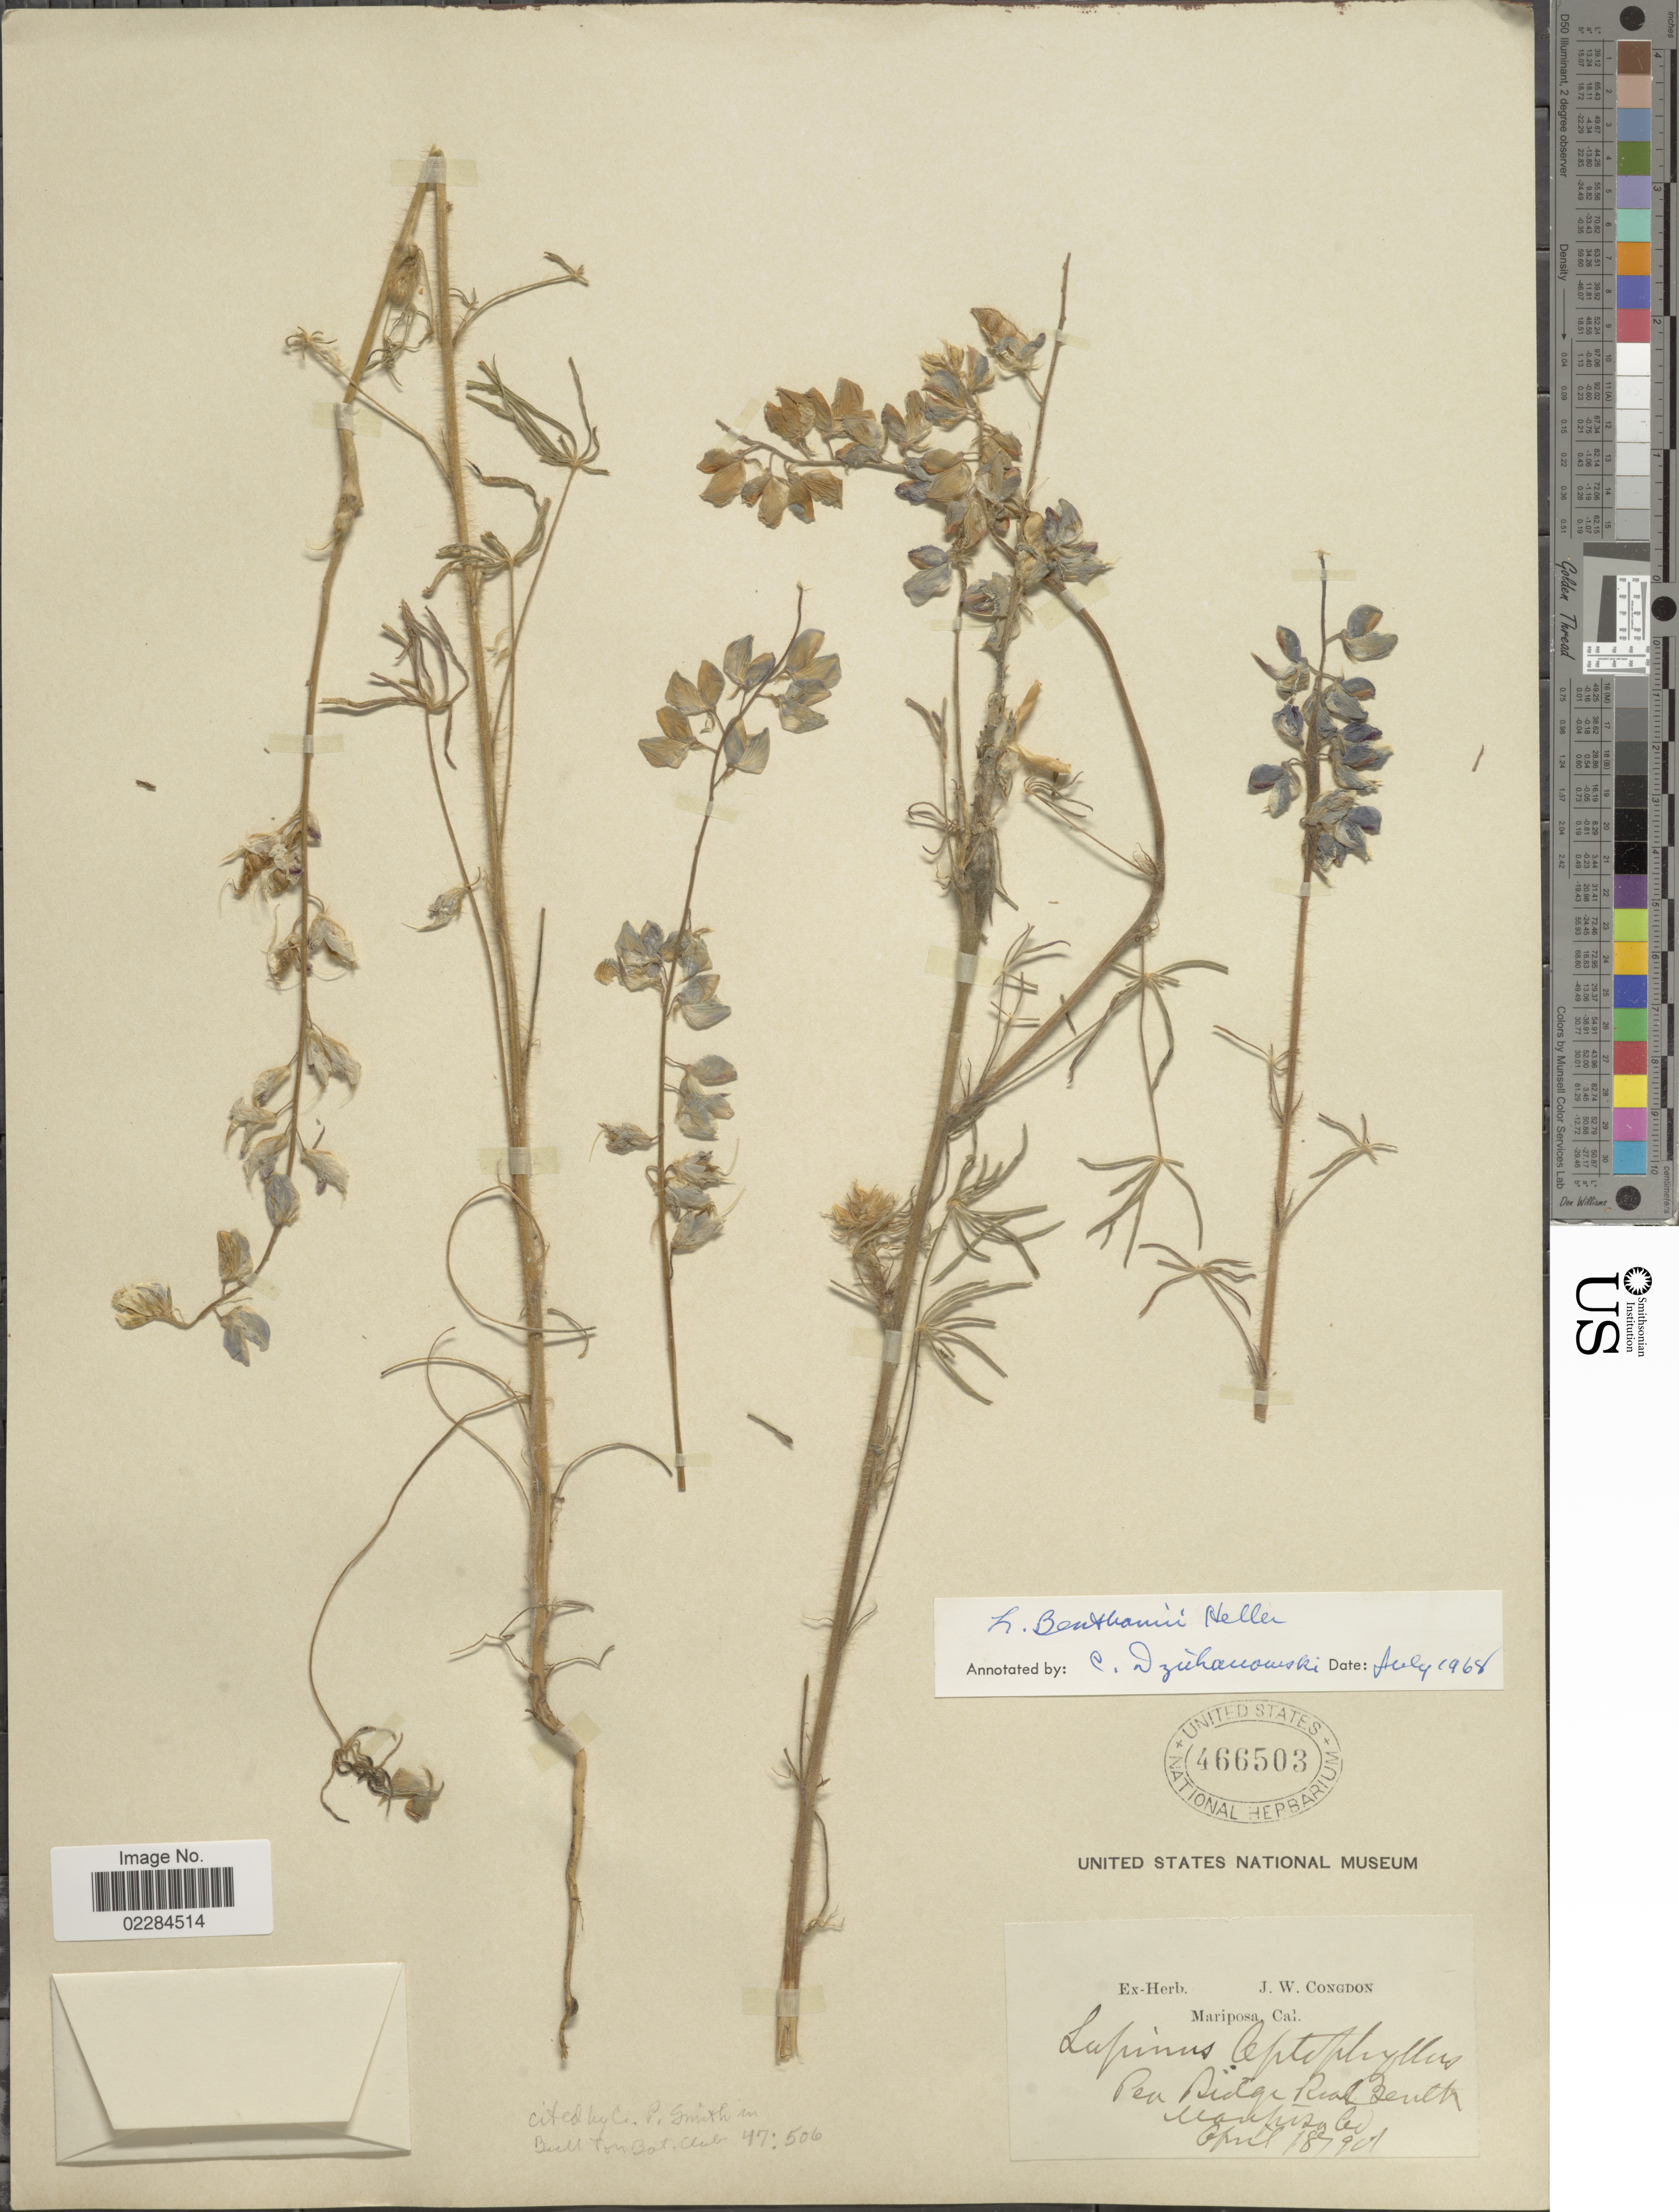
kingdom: Plantae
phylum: Tracheophyta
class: Magnoliopsida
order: Fabales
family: Fabaceae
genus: Lupinus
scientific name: Lupinus benthamii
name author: A. Heller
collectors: ex herb. J. W. Congdon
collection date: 1879-04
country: United States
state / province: California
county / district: Mariposa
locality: Pea Ridge Road, Mariposa Co.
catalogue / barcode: US 466503